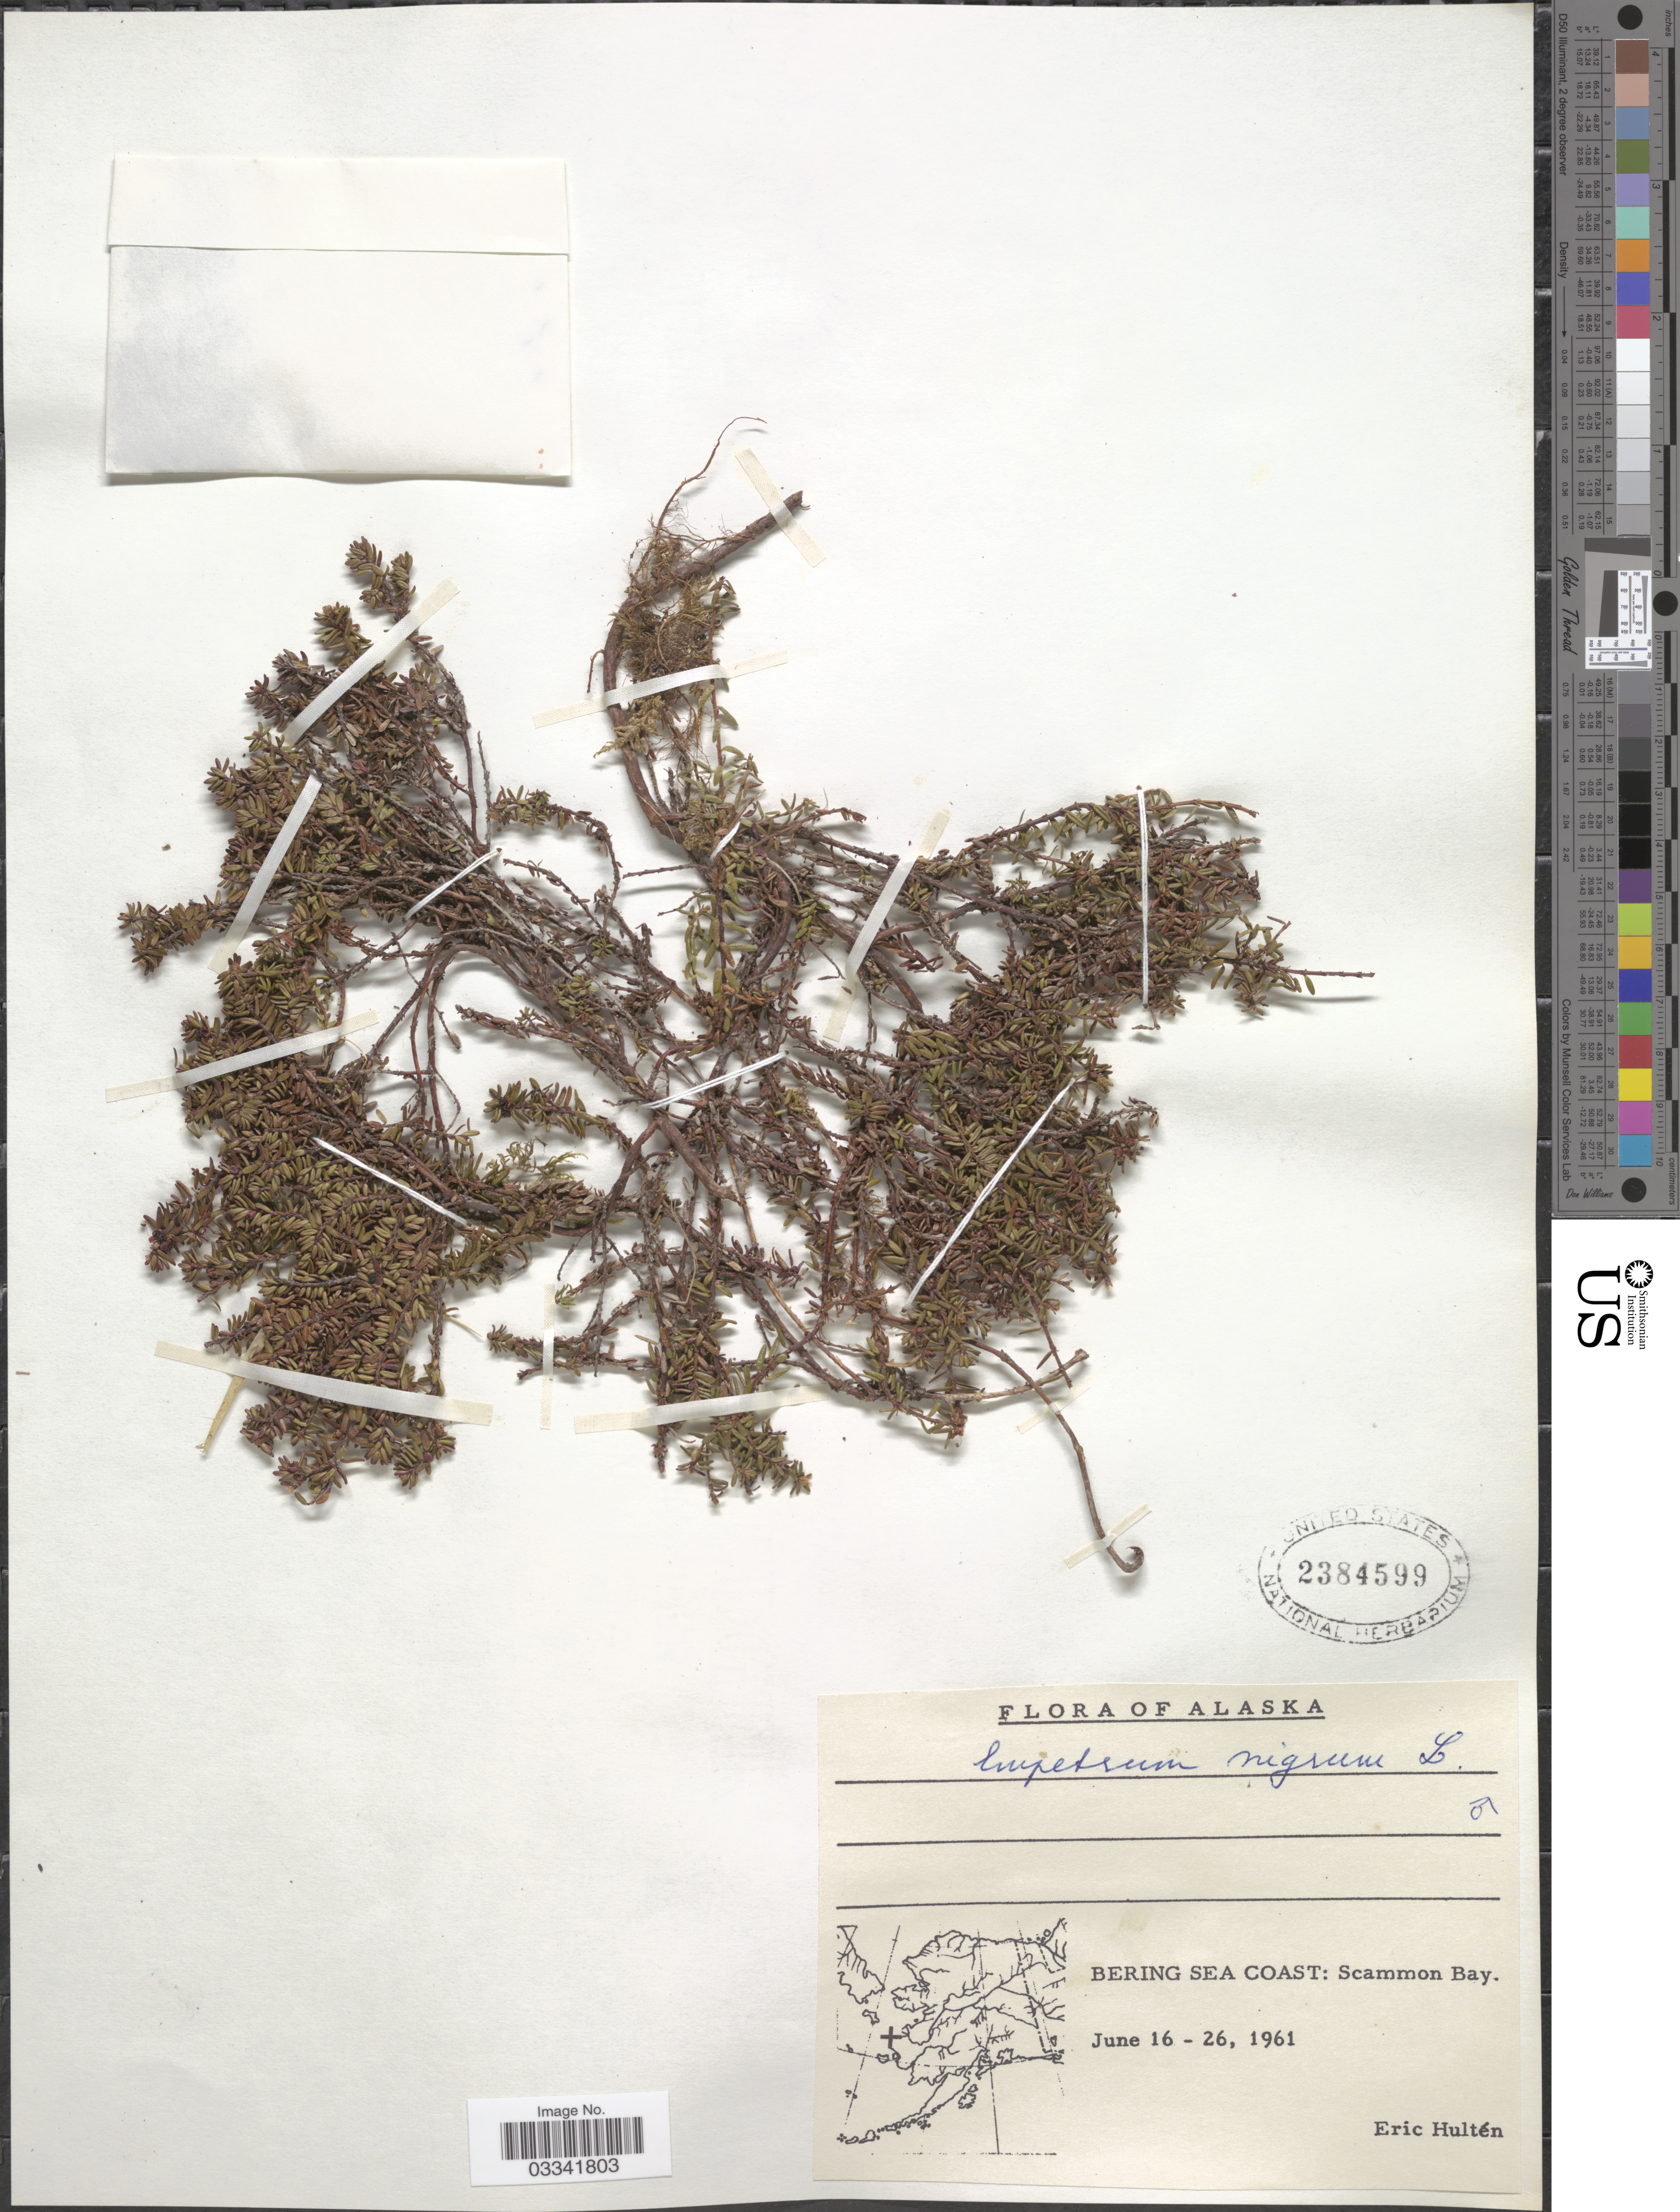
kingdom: Plantae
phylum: Tracheophyta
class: Magnoliopsida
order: Ericales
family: Ericaceae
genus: Empetrum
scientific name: Empetrum nigrum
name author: L.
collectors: E. G. Hultén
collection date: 1961-06-16/1961-06-26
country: United States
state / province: Alaska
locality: Bering Sea Coast: Scammon Bay.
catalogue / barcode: US 2384599